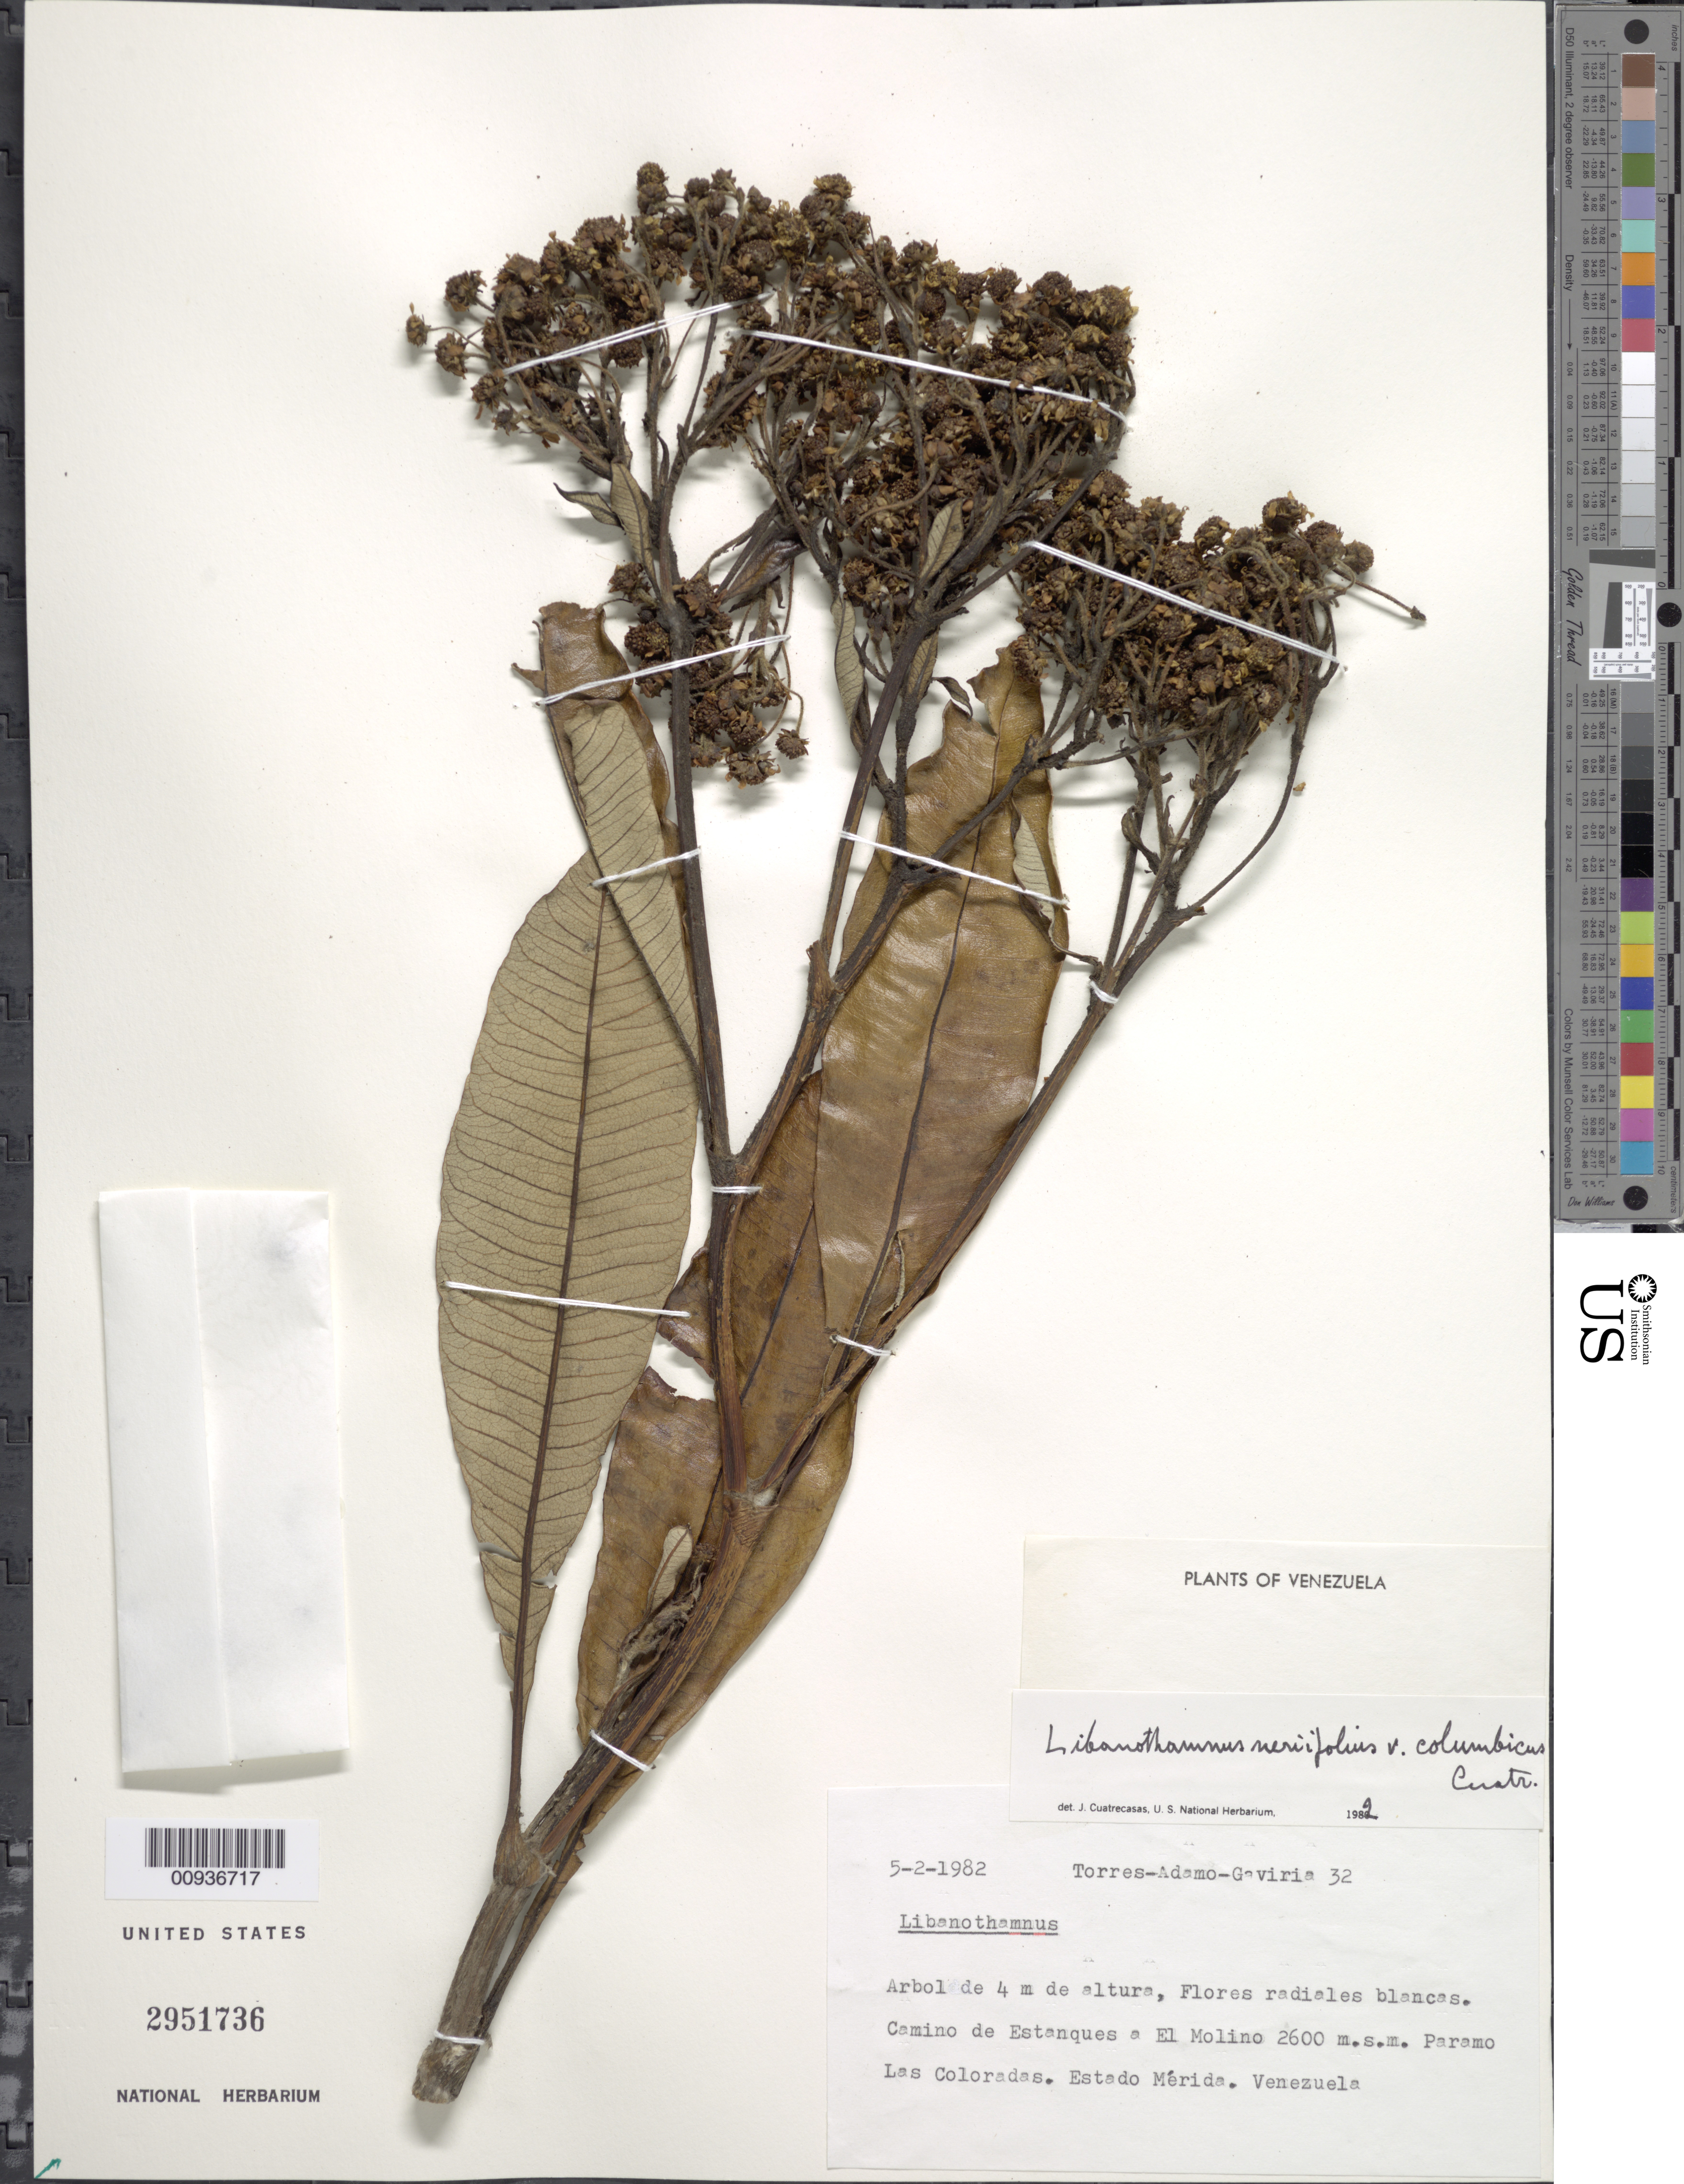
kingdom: Plantae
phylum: Tracheophyta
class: Magnoliopsida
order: Asterales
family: Asteraceae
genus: Libanothamnus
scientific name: Libanothamnus neriifolius var. columbicus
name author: (Cuatrec.) Cuatrec.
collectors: F. Torres, G. Adamo & J. Gaviria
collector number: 32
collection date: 1982-02-05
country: Venezuela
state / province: Mérida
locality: Páramo de Las Coloradas. Camino de Estanques A El Molino.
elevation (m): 2600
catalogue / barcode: US 2951736